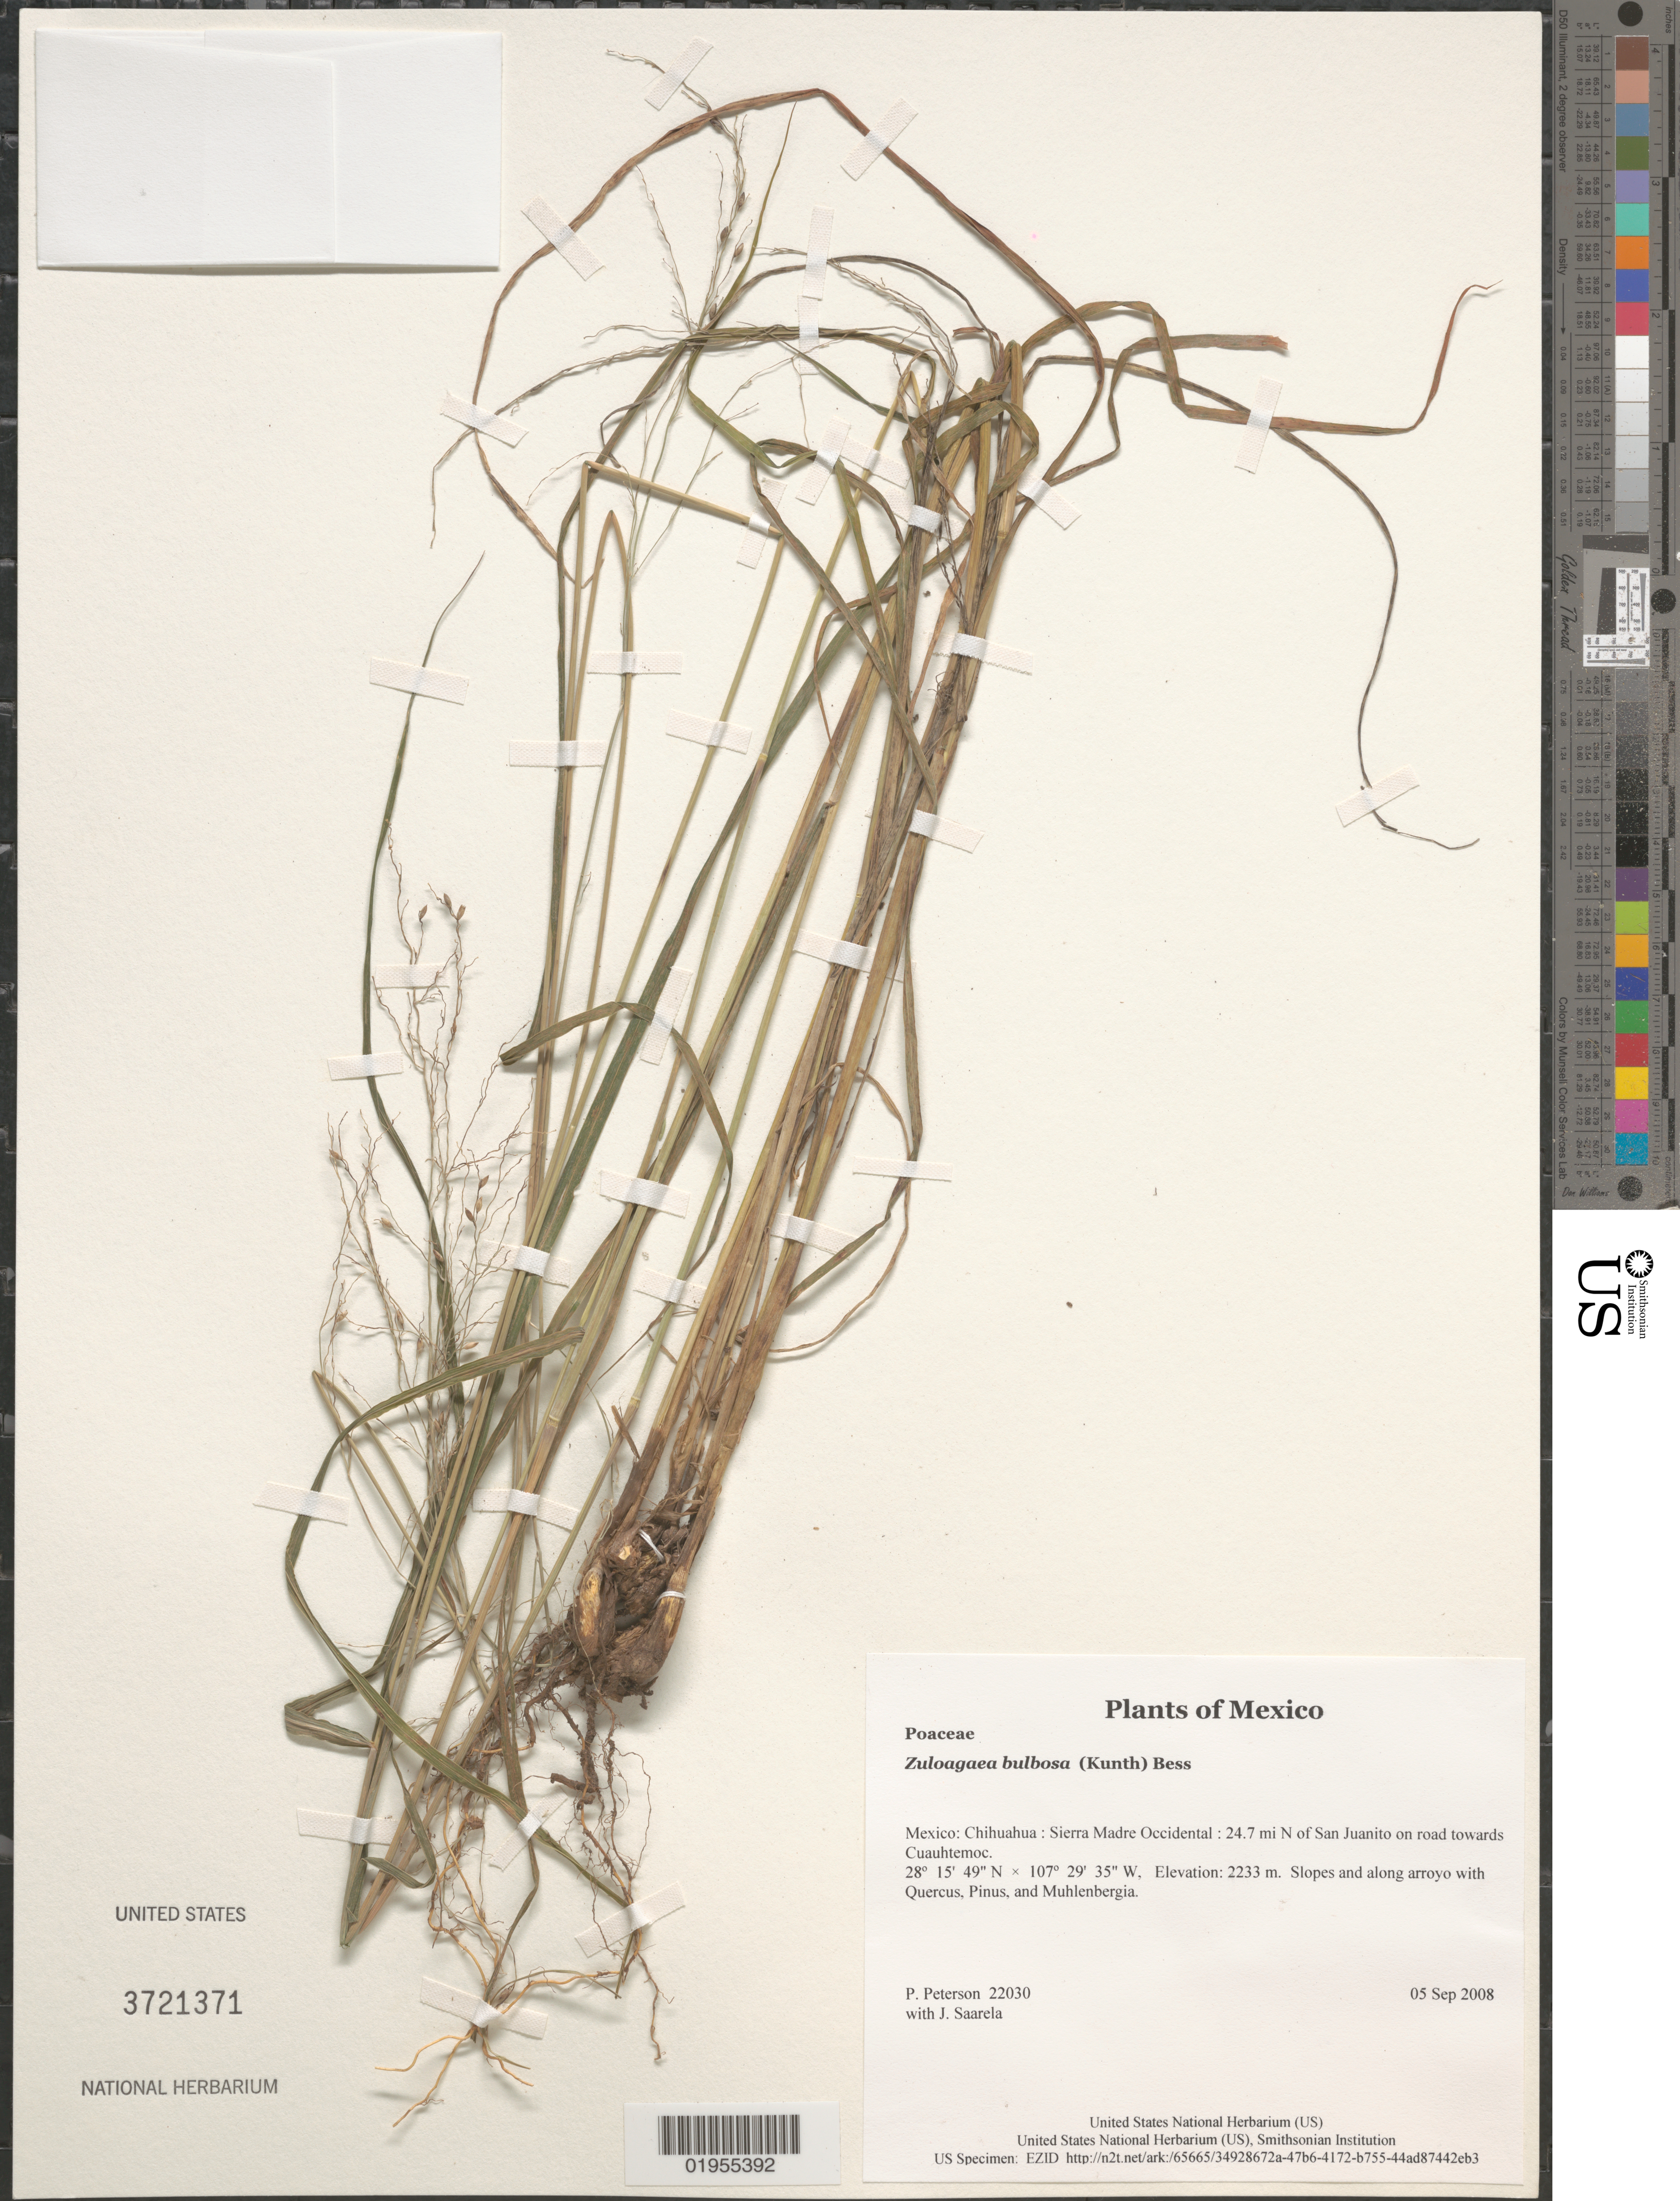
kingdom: Plantae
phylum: Tracheophyta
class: Liliopsida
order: Poales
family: Poaceae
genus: Zuloagaea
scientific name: Zuloagaea bulbosa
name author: (Kunth) E. Bess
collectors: P. M. Peterson & J. Saarela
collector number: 22030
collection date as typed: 05 Sep 2008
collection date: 2008-09-05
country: Mexico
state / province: Chihuahua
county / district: Sierra Madre Occidental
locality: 24.7 mi N of San Juanito on road towards Cuauhtemoc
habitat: Slopes and along arroyo with Quercus, Pinus, and Muhlenbergia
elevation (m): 2233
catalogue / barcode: US 3721371